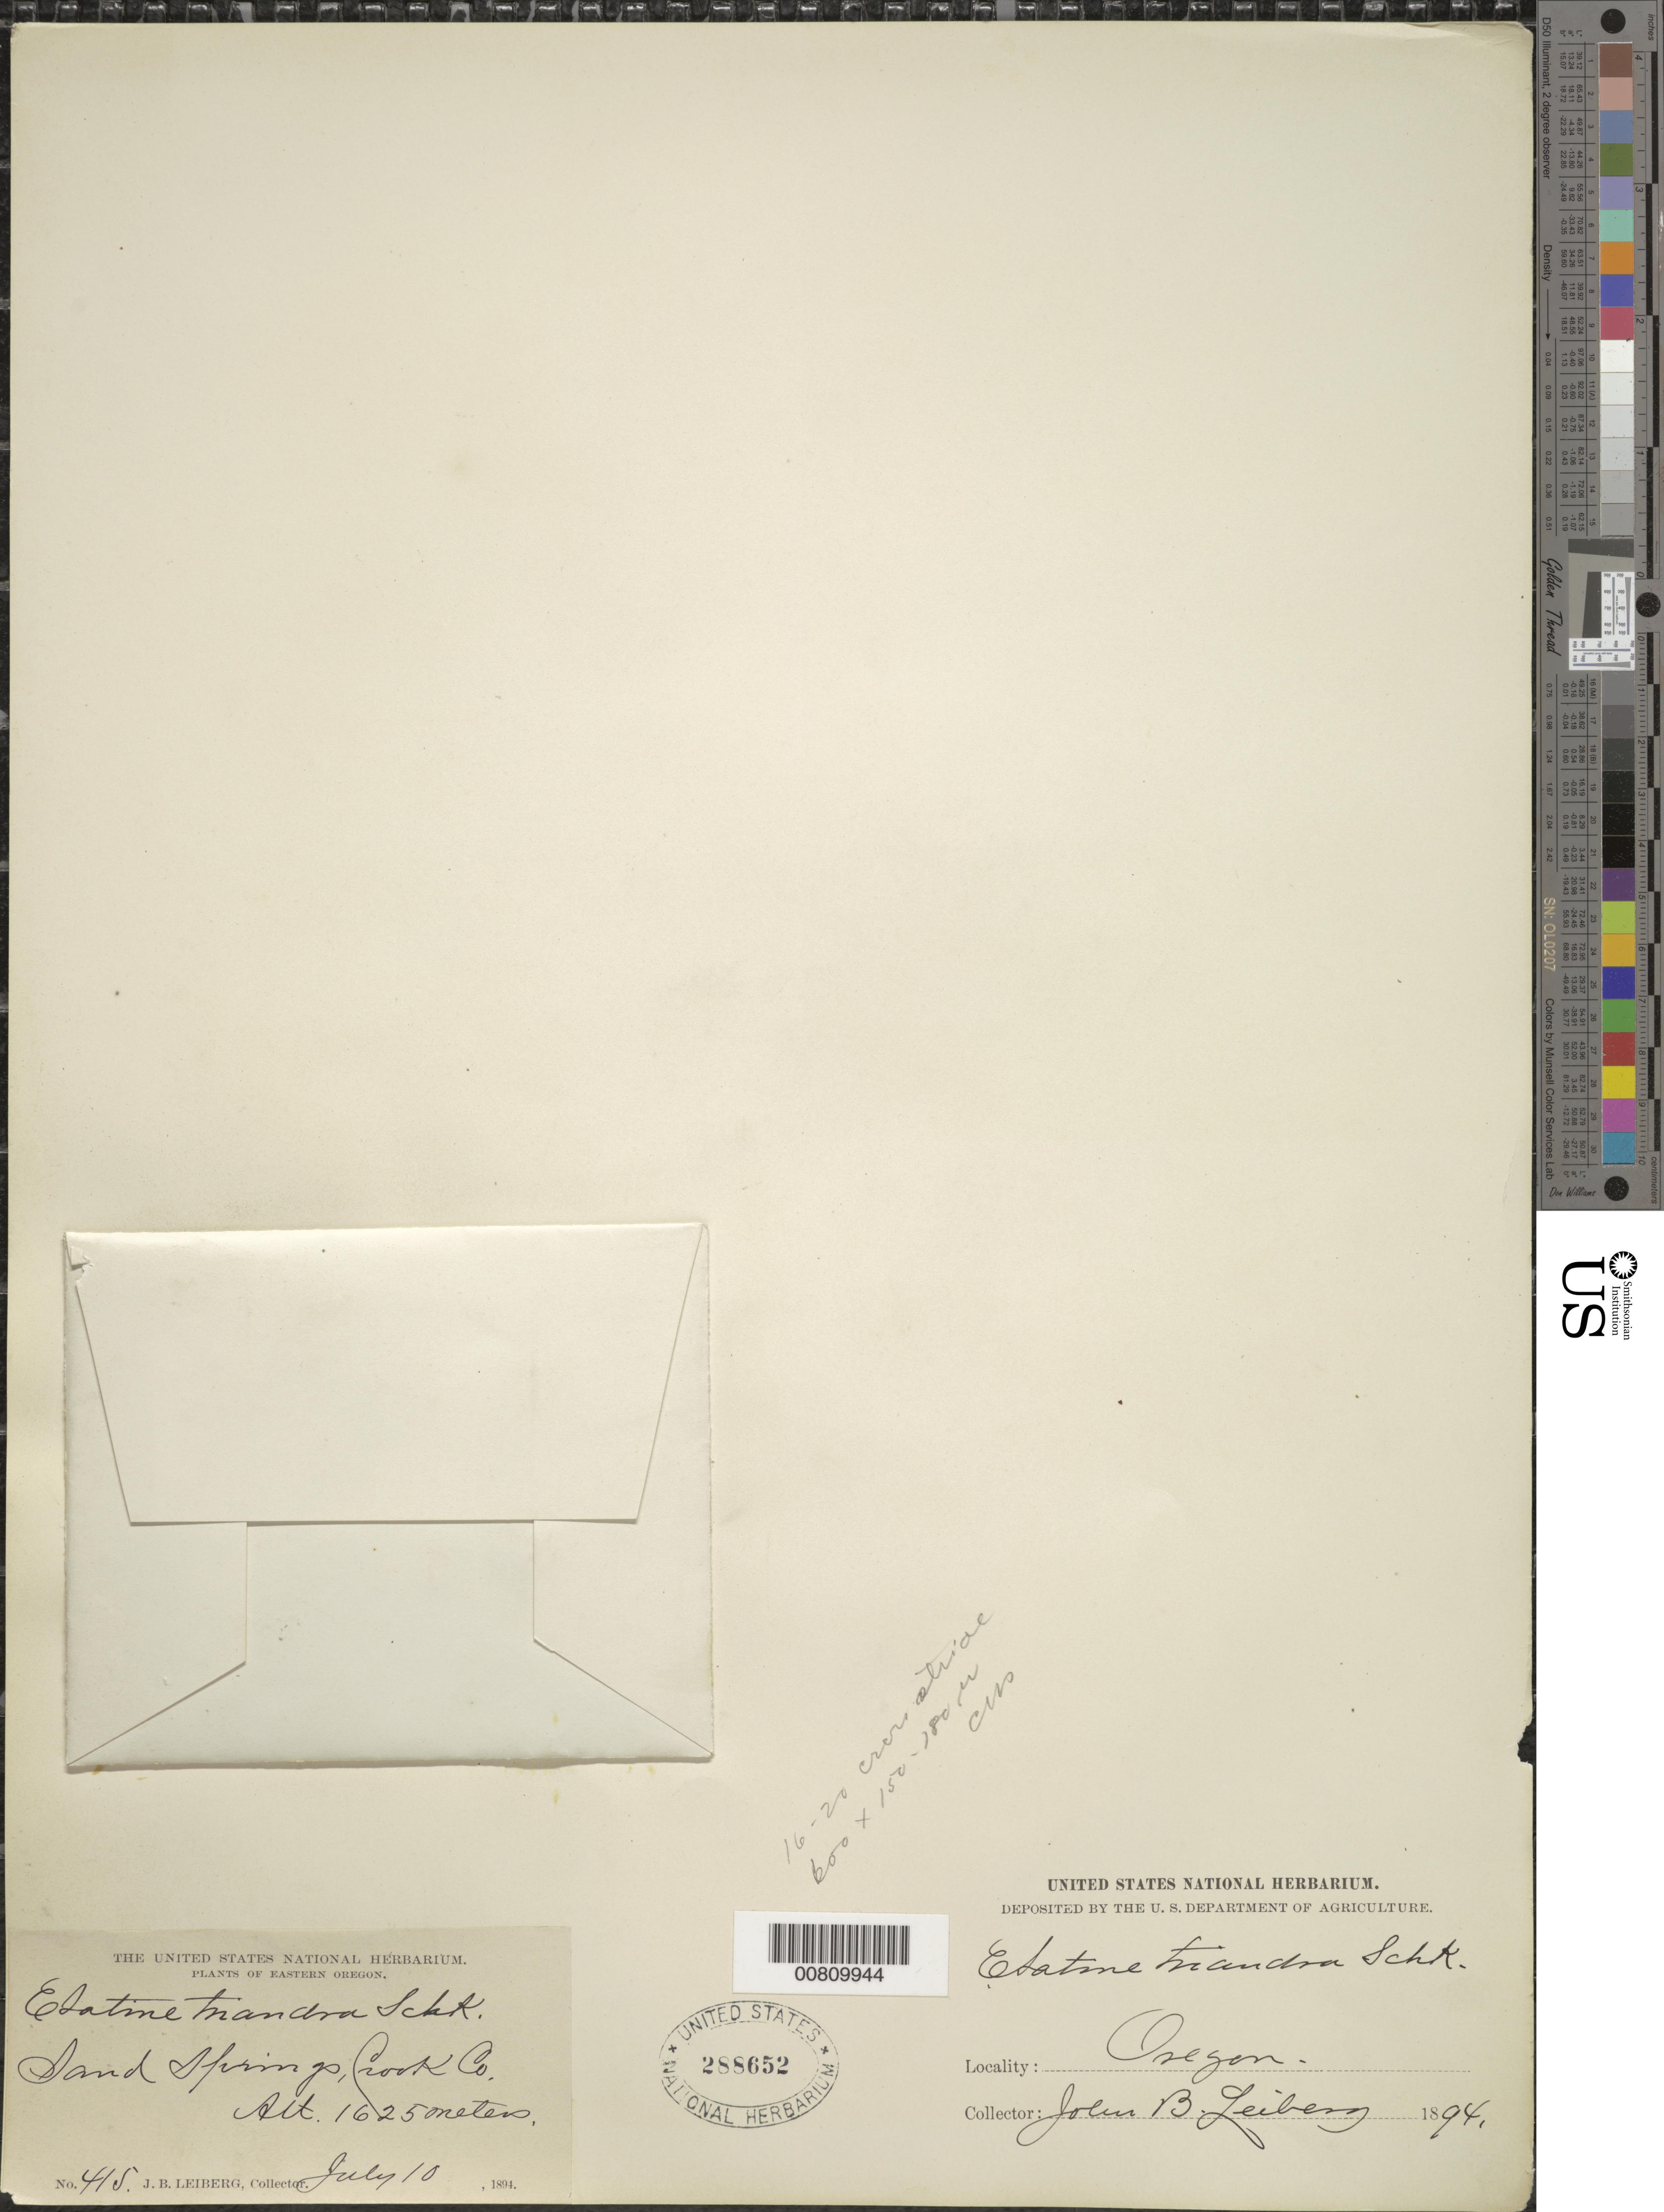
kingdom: Plantae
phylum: Tracheophyta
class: Magnoliopsida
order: Malpighiales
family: Elatinaceae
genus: Elatine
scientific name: Elatine triandra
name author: Schkuhr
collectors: J. Leiberg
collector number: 415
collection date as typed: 10 Jul 1894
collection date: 1894-07-10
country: United States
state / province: Oregon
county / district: Crook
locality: San Springs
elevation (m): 1625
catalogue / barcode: US 288652